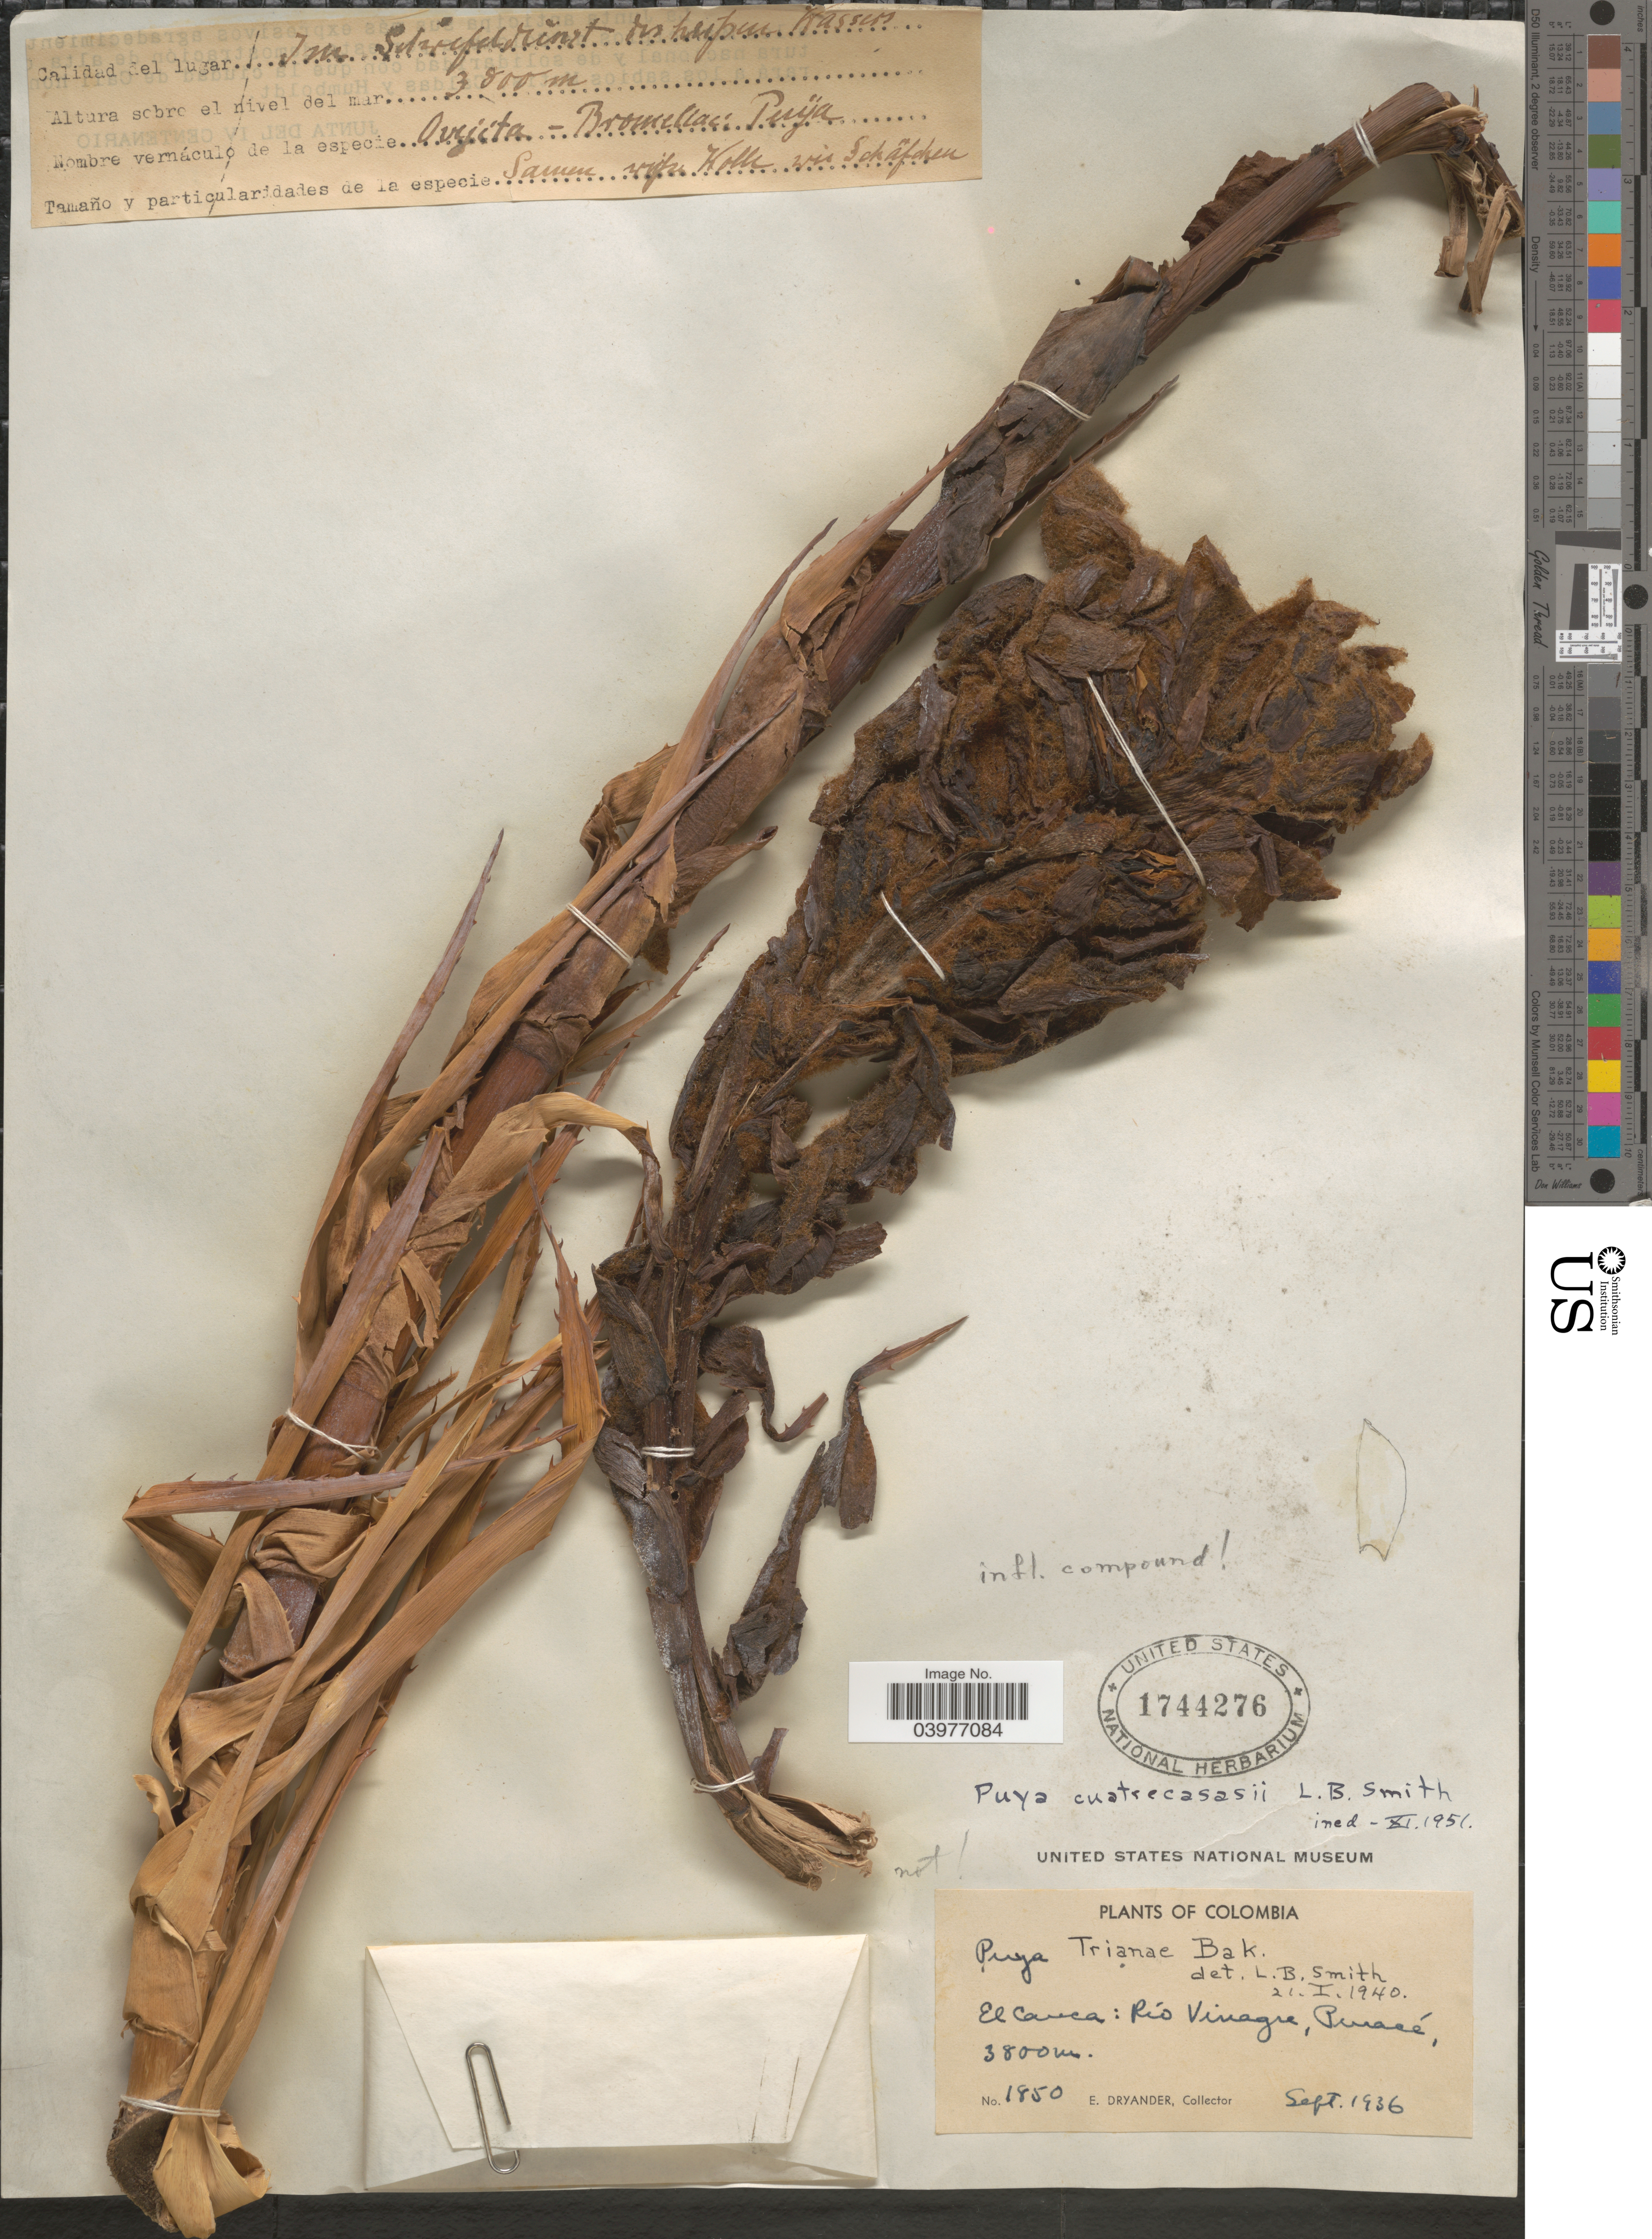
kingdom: Plantae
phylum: Tracheophyta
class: Liliopsida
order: Poales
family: Bromeliaceae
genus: Puya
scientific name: Puya cuatrecasasii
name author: L.B. Sm.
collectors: E. Dryander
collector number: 1850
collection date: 1936-09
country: Colombia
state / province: Cauca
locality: El Cauca: Río Vinagre, Puracé.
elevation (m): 3800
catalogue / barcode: US 1744276